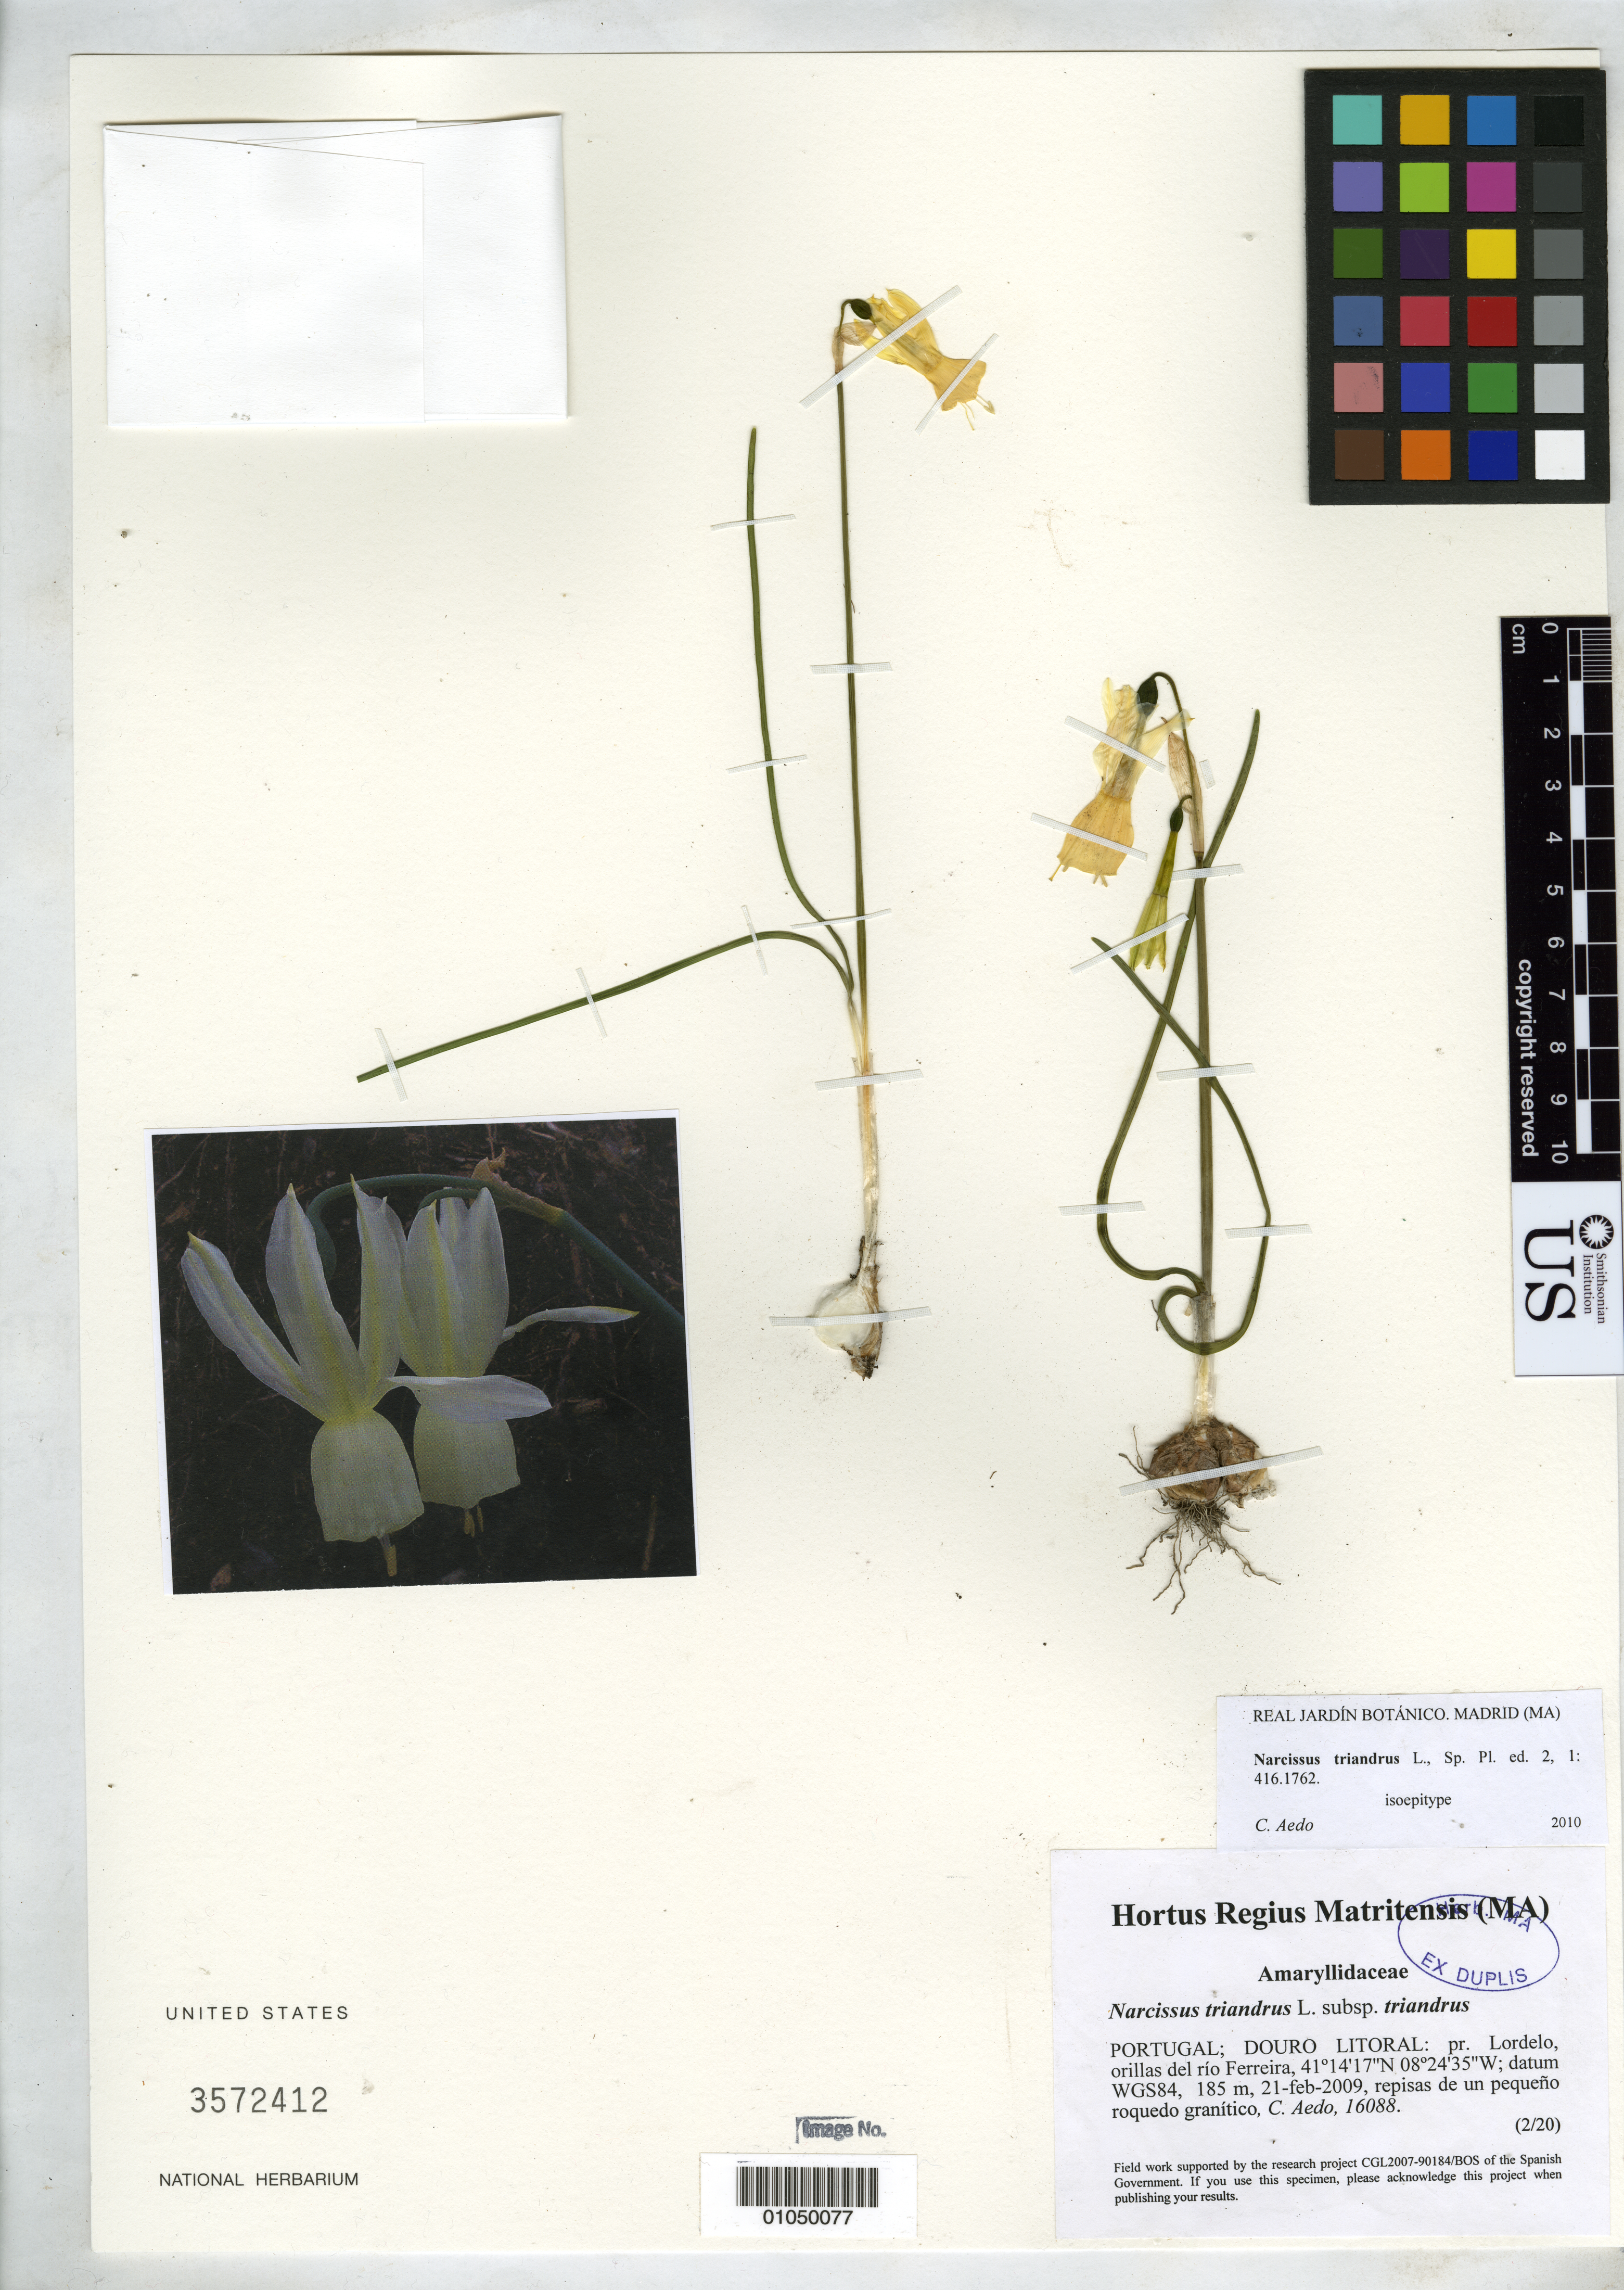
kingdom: Plantae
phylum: Tracheophyta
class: Liliopsida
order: Asparagales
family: Amaryllidaceae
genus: Narcissus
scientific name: Narcissus triandrus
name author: L.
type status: Isoepitype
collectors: C. Aedo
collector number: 16088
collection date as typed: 21 Feb 2009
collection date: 2009-02-21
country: Portugal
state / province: Porto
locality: Douro Litoral: pr. Lordelo, orillas del río Ferreira.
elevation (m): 185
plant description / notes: Epitypified by C. Aedo, Acta Botanica Malacitana 35: 120 (2010).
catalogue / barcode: US 3572412